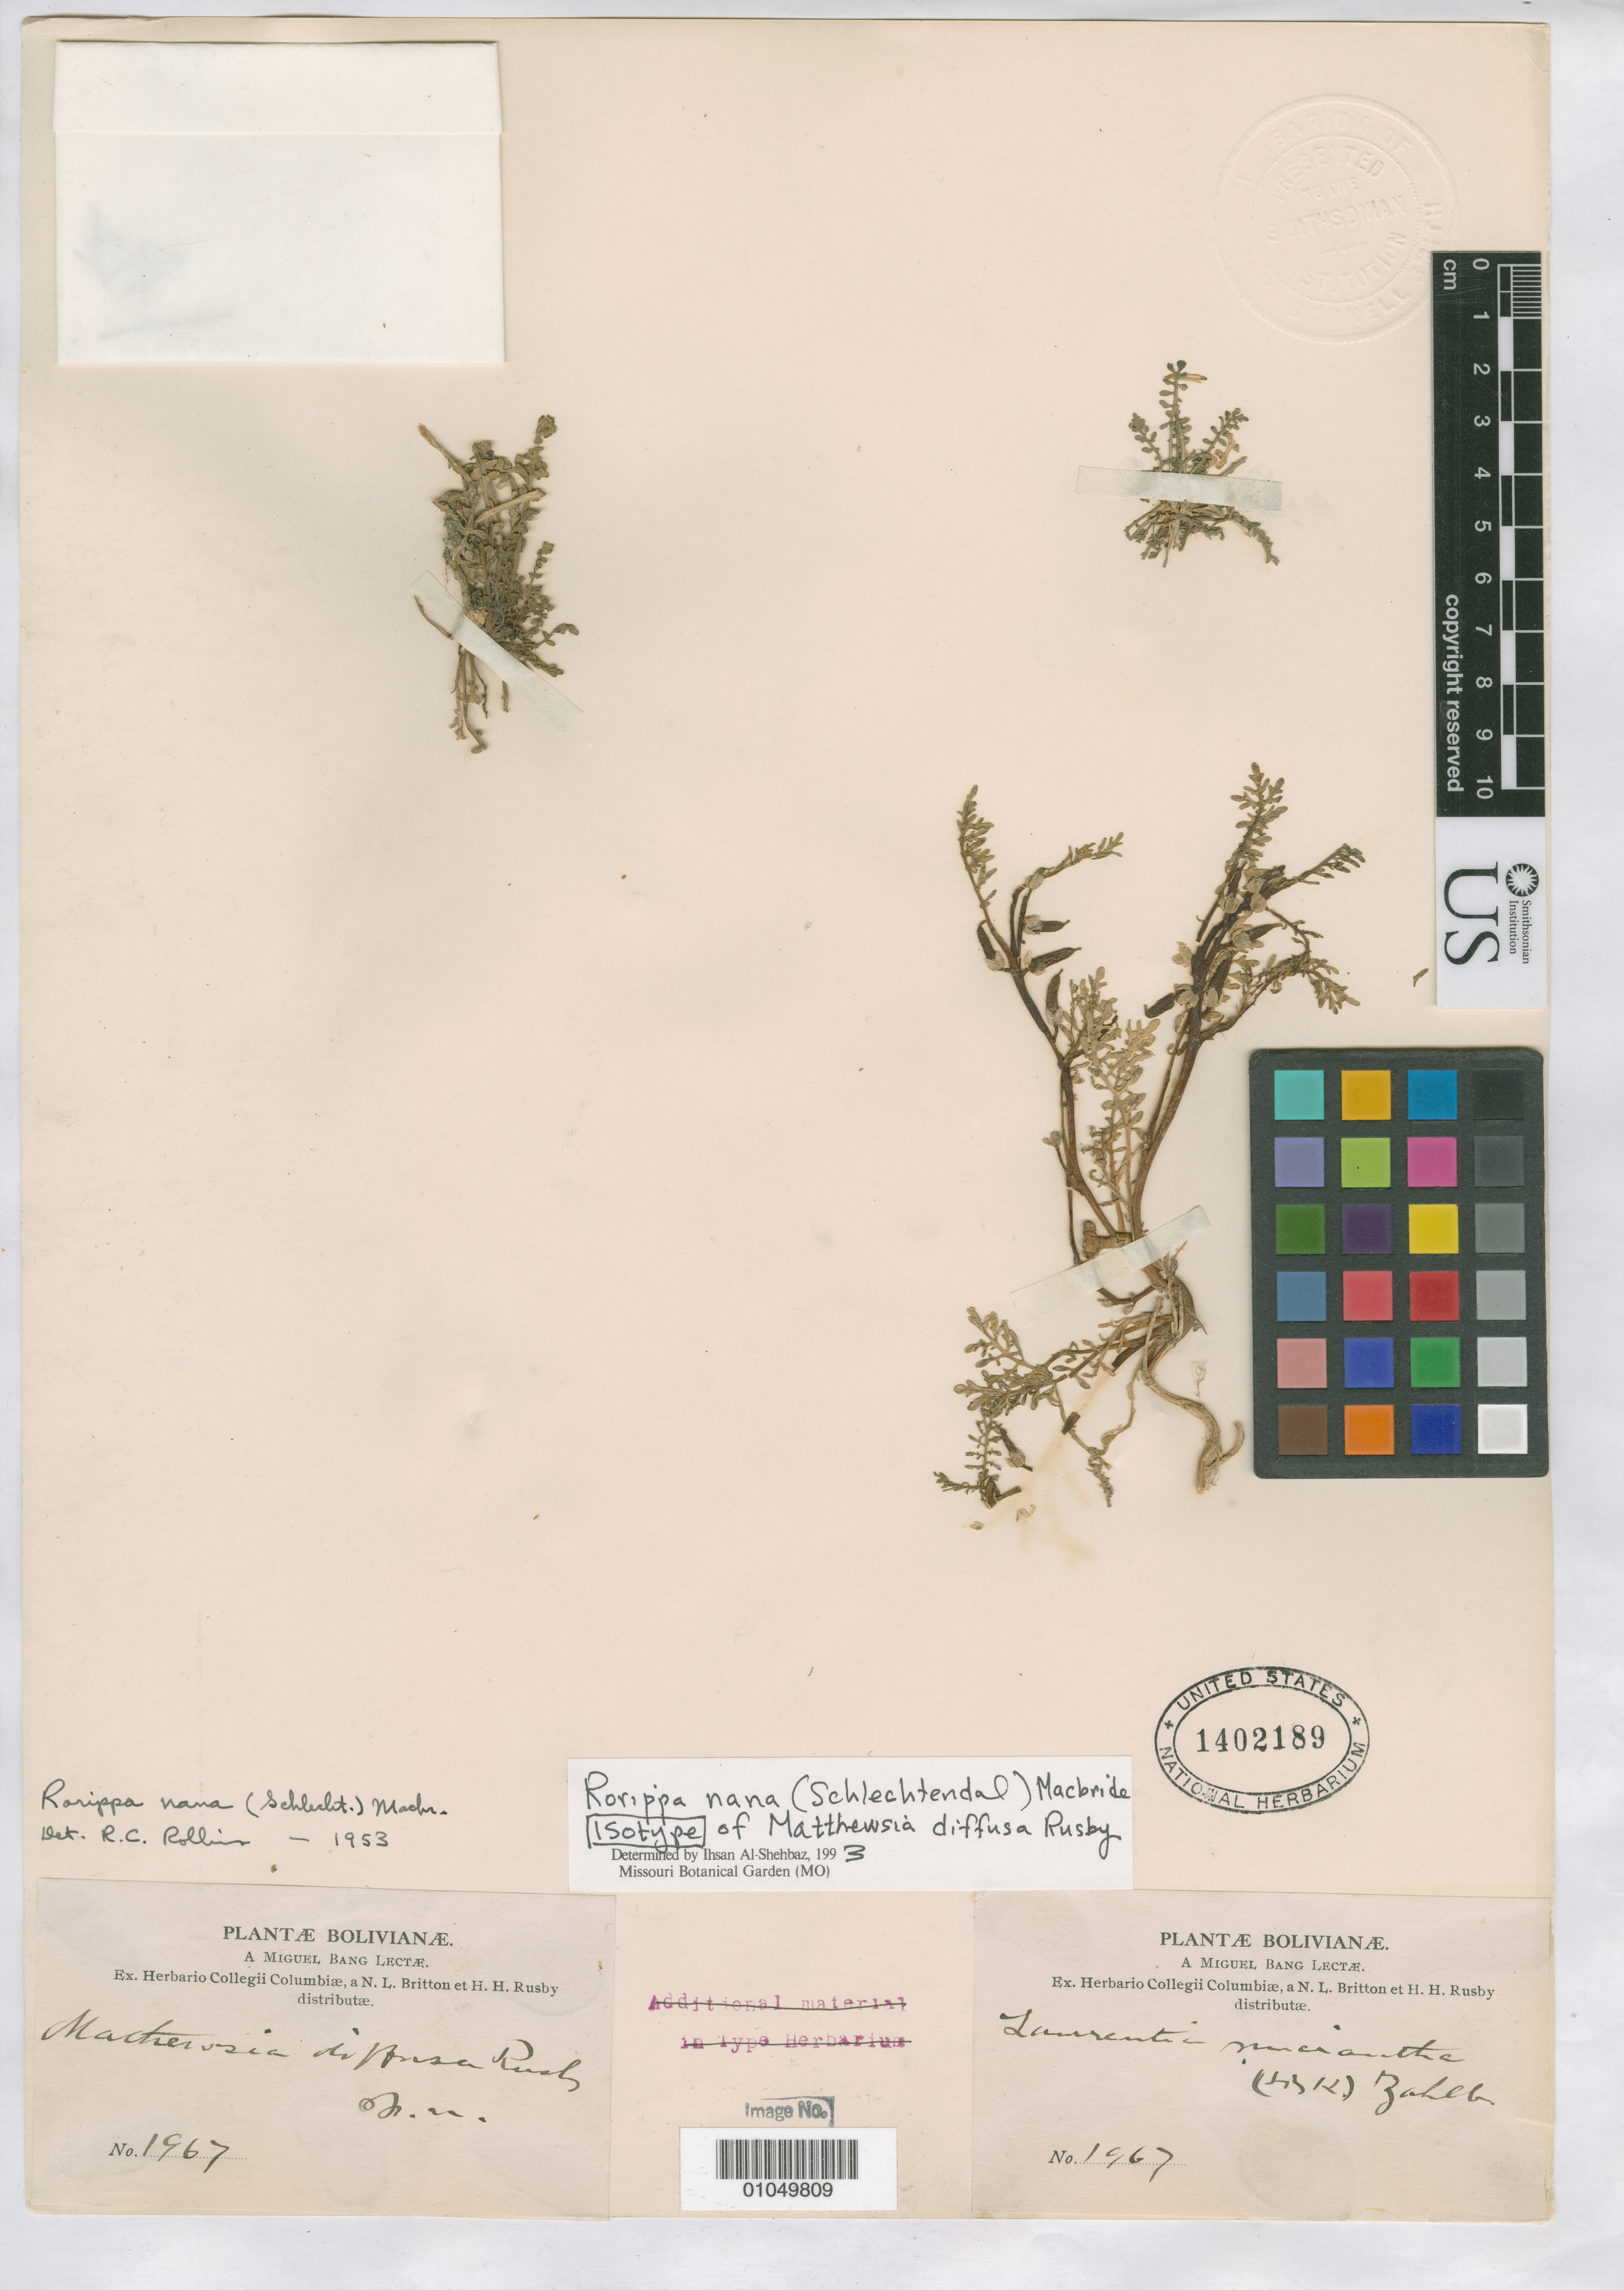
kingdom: Plantae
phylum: Tracheophyta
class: Magnoliopsida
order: Brassicales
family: Brassicaceae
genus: Mathewsia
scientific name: Mathewsia diffusa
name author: Rusby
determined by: Al-Shehbaz, I. A., (MO), Missouri Botanical Garden (UNITED STATES)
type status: Isotype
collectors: M. Bang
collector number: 1967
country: Bolivia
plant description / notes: Specimen ex John Donnell Smith herbarium.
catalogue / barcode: US 1402189